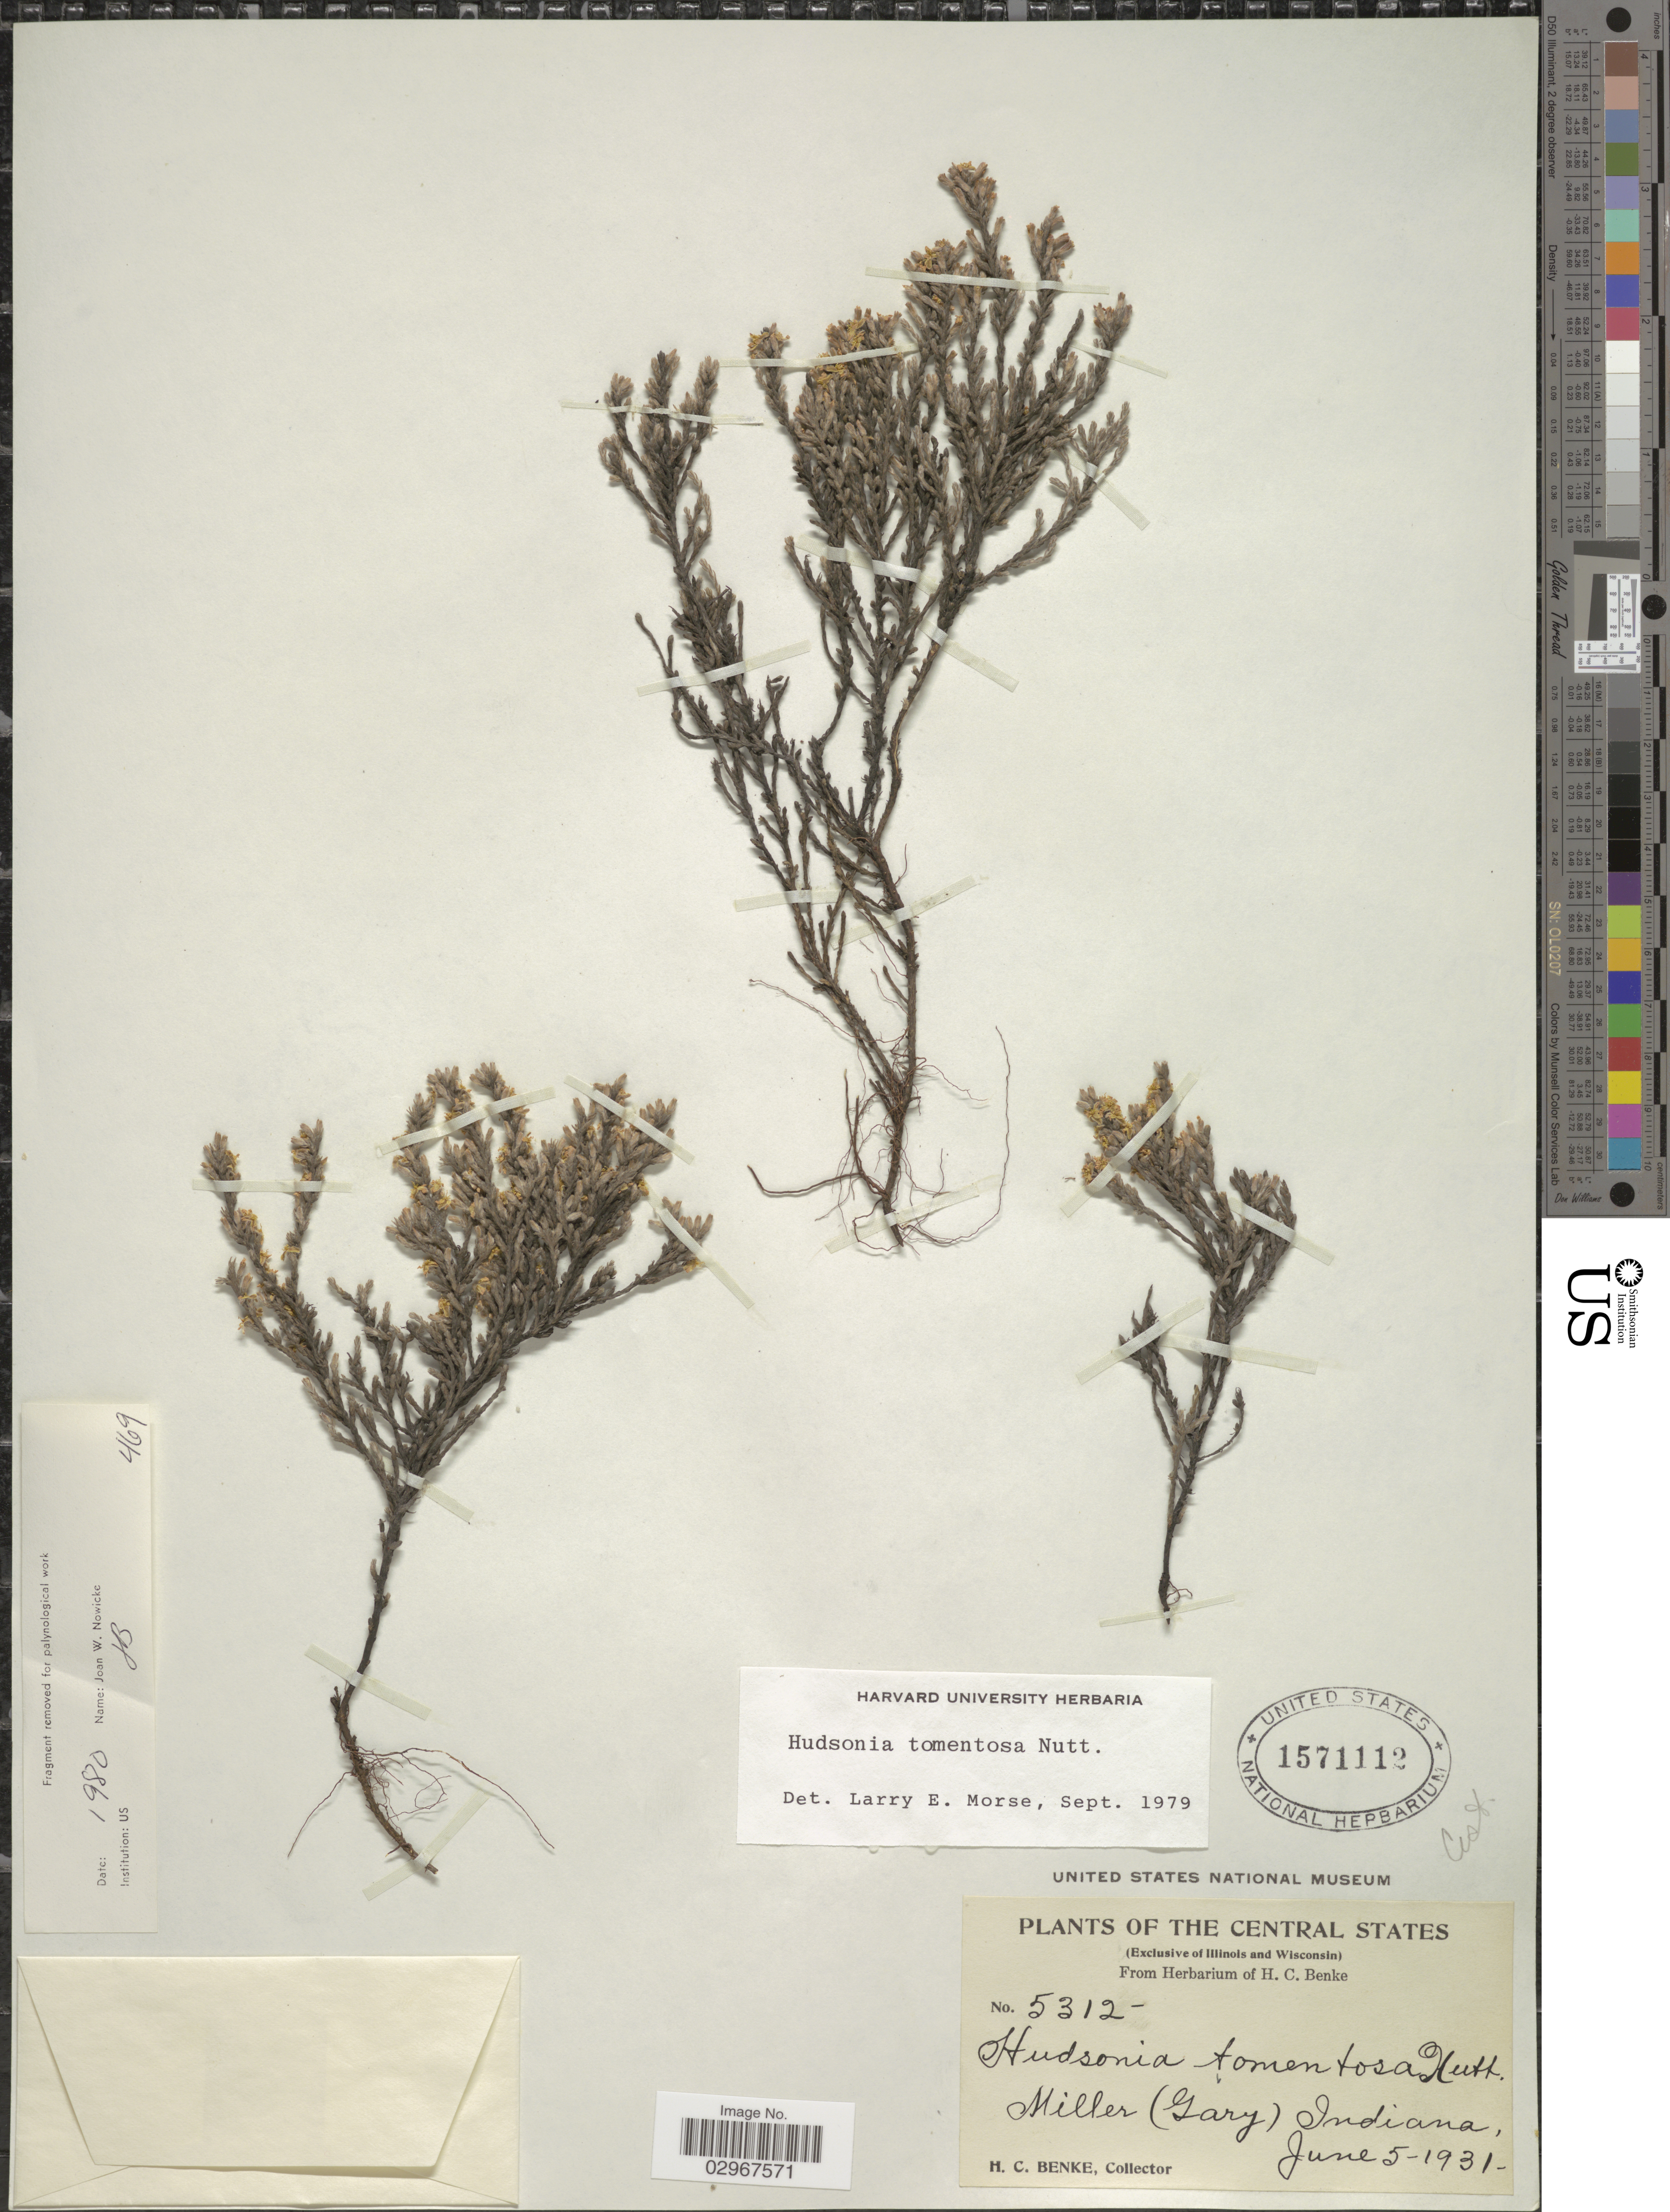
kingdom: Plantae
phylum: Tracheophyta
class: Magnoliopsida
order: Malvales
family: Cistaceae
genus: Hudsonia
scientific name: Hudsonia tomentosa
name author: Nutt.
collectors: H. Benke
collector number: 5312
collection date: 1931-06-05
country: United States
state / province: Indiana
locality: Central States. Miller (Gary).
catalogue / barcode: US 1571112